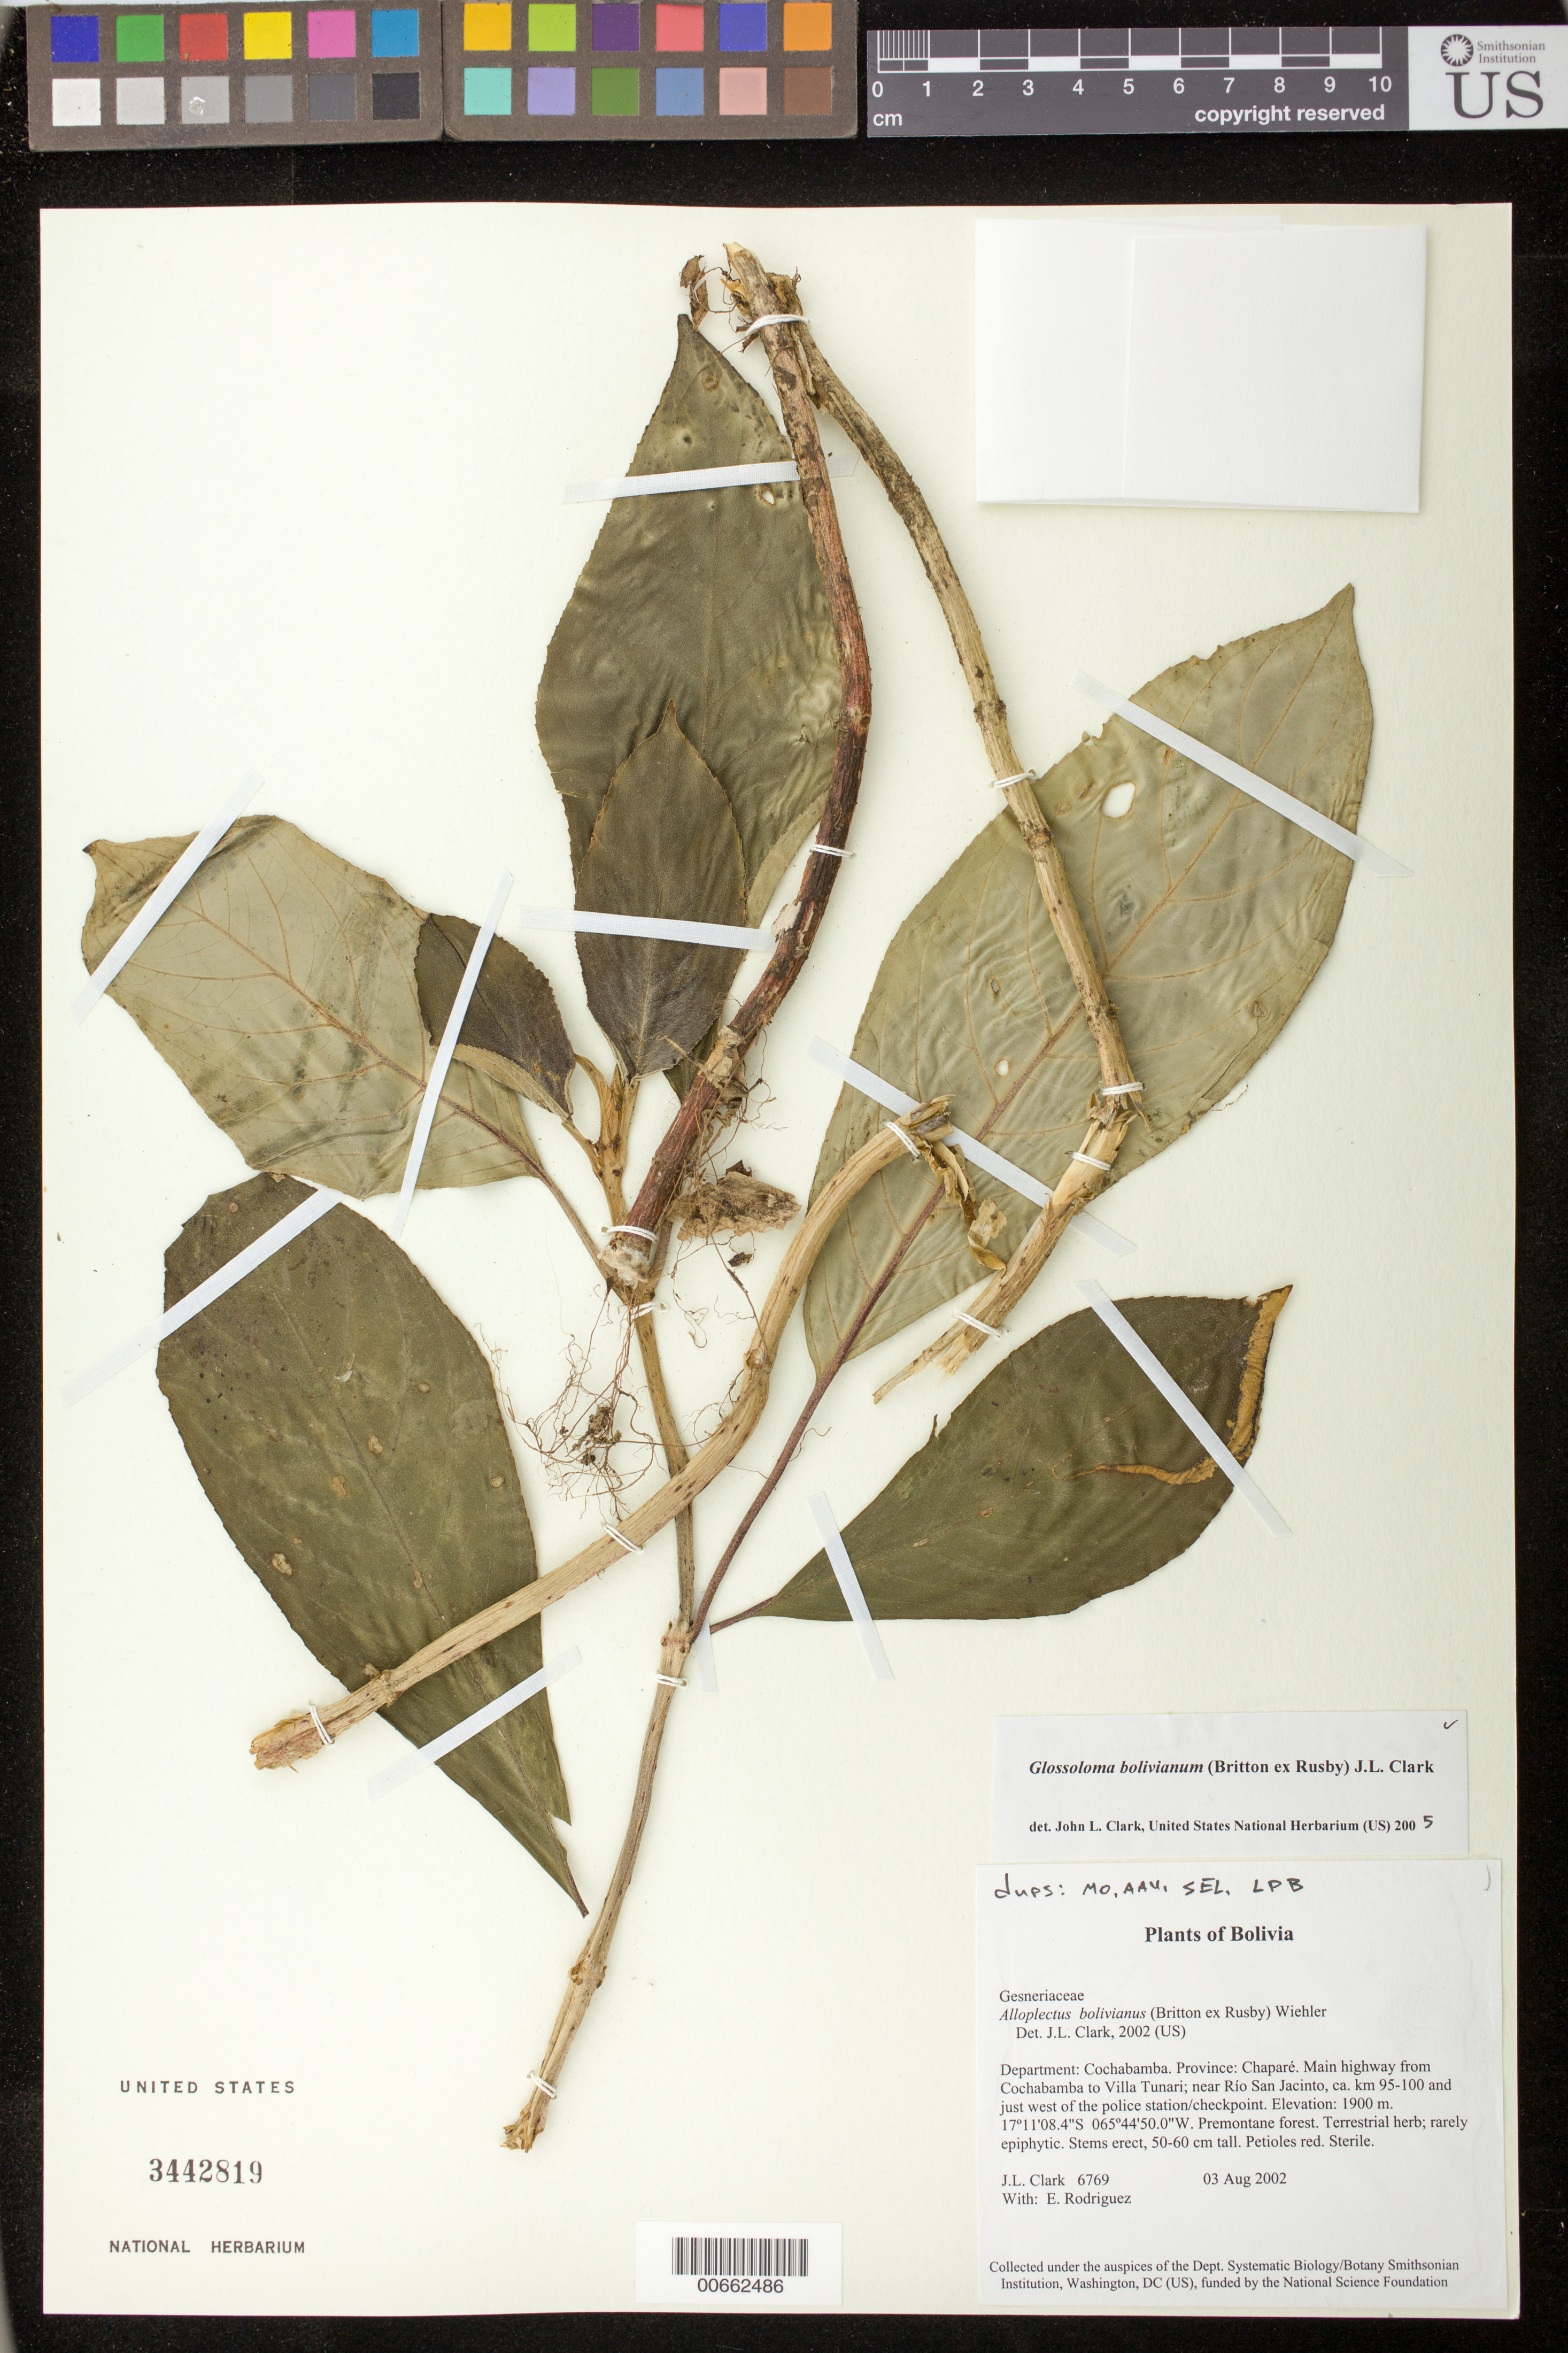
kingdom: Plantae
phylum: Tracheophyta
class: Magnoliopsida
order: Lamiales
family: Gesneriaceae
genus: Glossoloma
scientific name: Glossoloma bolivianum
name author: (Britton ex Rusby) J.L. Clark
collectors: J. L. Clark & E. Rodriguez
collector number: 6769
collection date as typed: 03 Aug 2002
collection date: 2002-08-03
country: Bolivia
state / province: Cochabamba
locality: Chaparé, Main highway from Cochabamba to Villa Tunari; near Río San Jacinto, ca. km 95-100 and just west of the police station/checkpoint.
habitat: Premontane forest.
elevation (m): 1900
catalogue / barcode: US 3442819